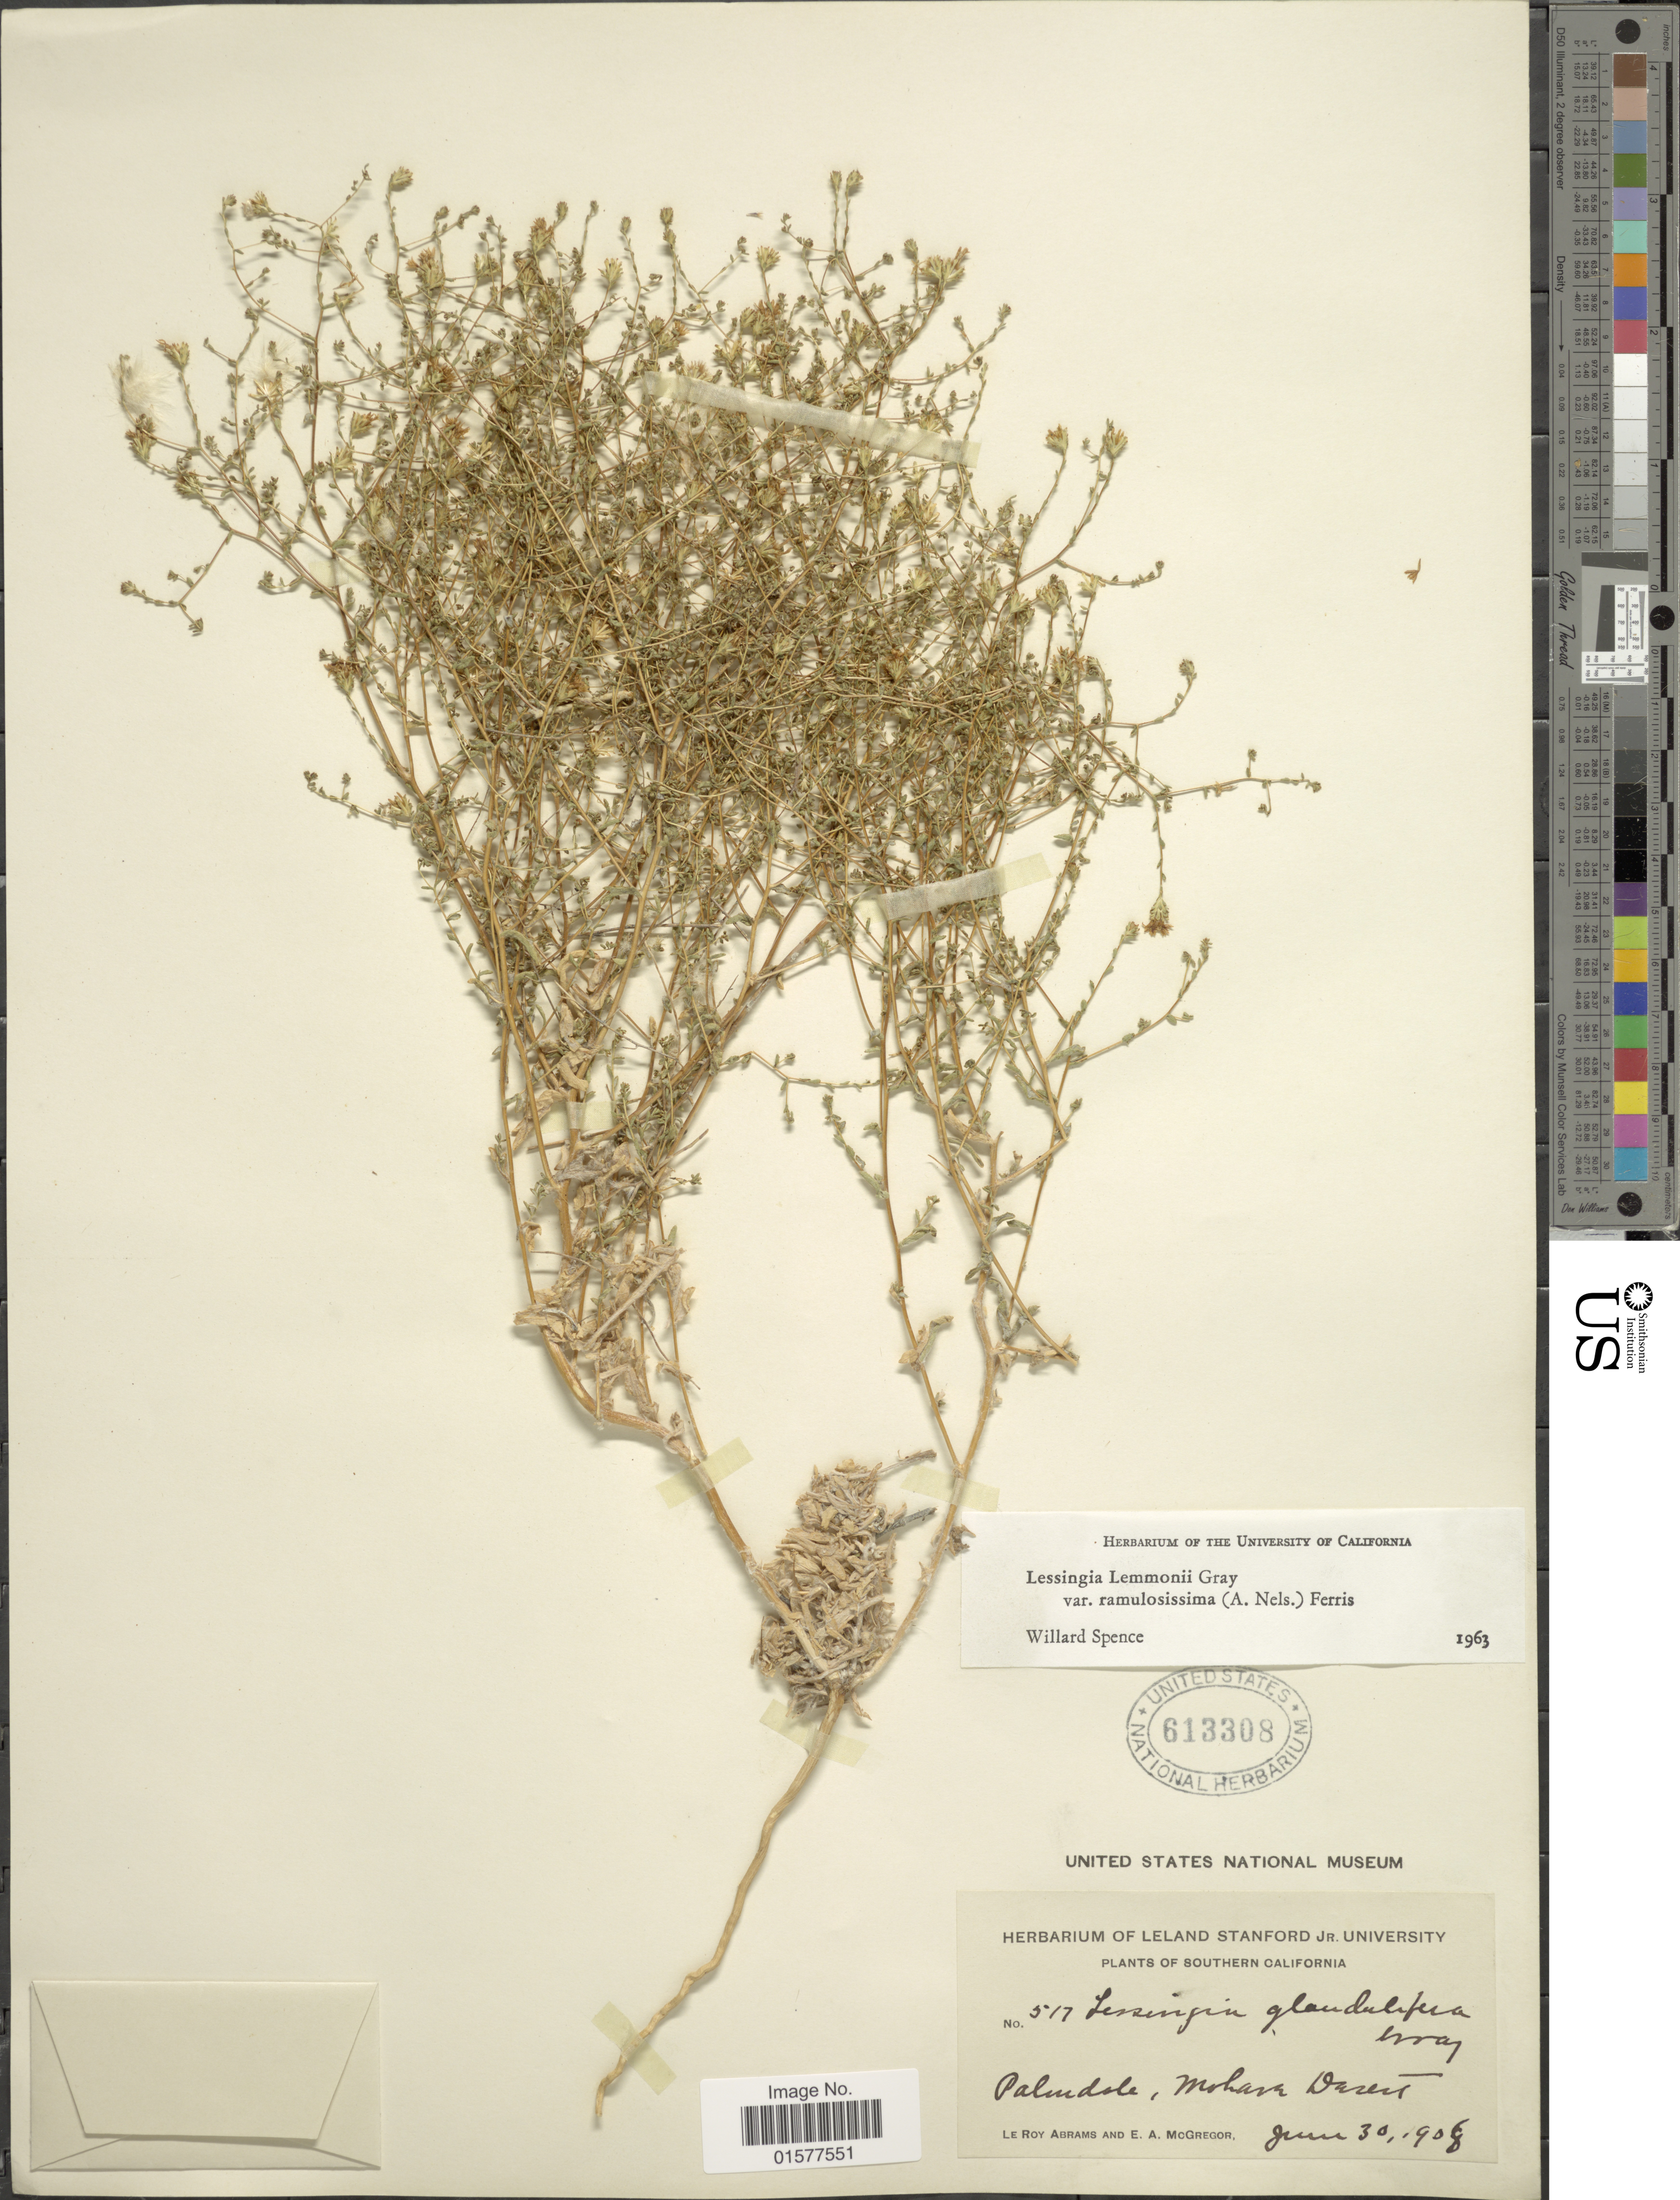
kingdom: Plantae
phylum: Tracheophyta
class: Magnoliopsida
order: Asterales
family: Asteraceae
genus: Lessingia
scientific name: Lessingia lemmonii var. ramulosissima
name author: (A. Nelson) Ferris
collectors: L. Abrams & E. A. McGregor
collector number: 517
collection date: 1908-06-30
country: United States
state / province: California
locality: Southern California, Palmdale, Mohave Darens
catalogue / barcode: US 613308